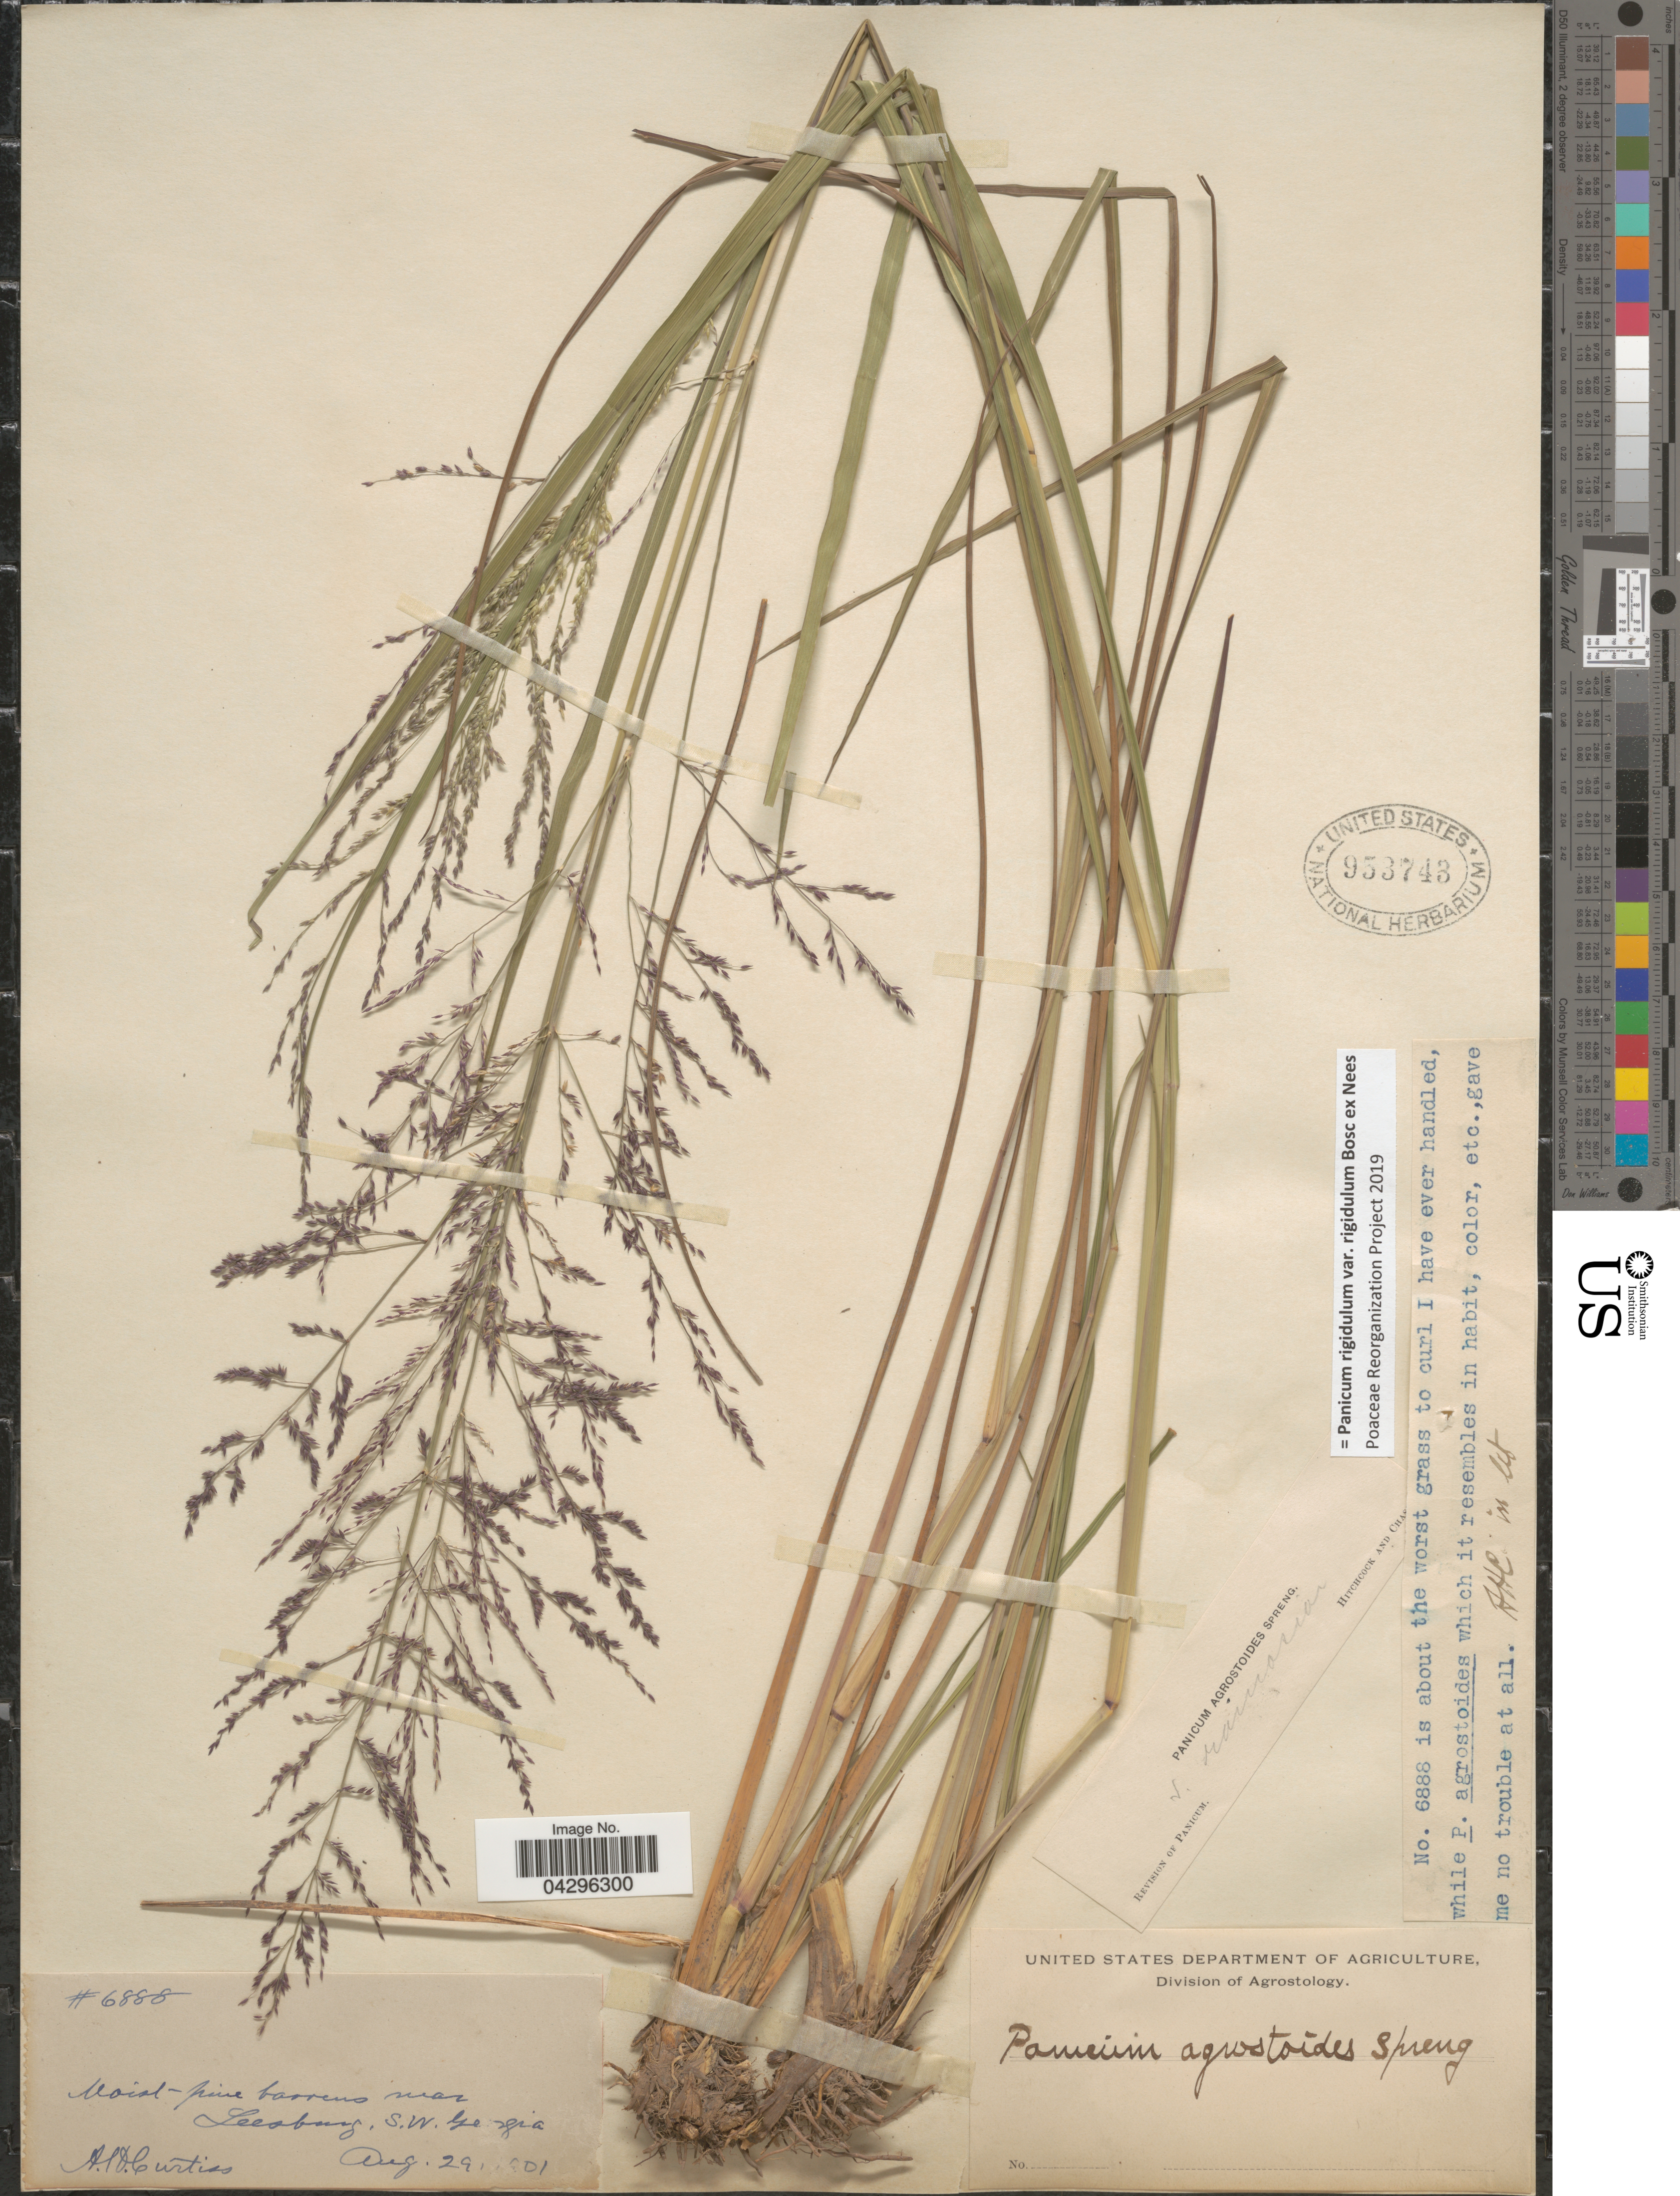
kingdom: Plantae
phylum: Tracheophyta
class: Liliopsida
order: Poales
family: Poaceae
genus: Panicum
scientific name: Panicum rigidulum var. rigidulum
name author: Bosc ex Nees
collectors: A. H. Curtiss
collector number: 6888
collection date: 1901-08-29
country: United States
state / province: Georgia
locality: Leesburg, S.W. Georgia.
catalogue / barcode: US 953743